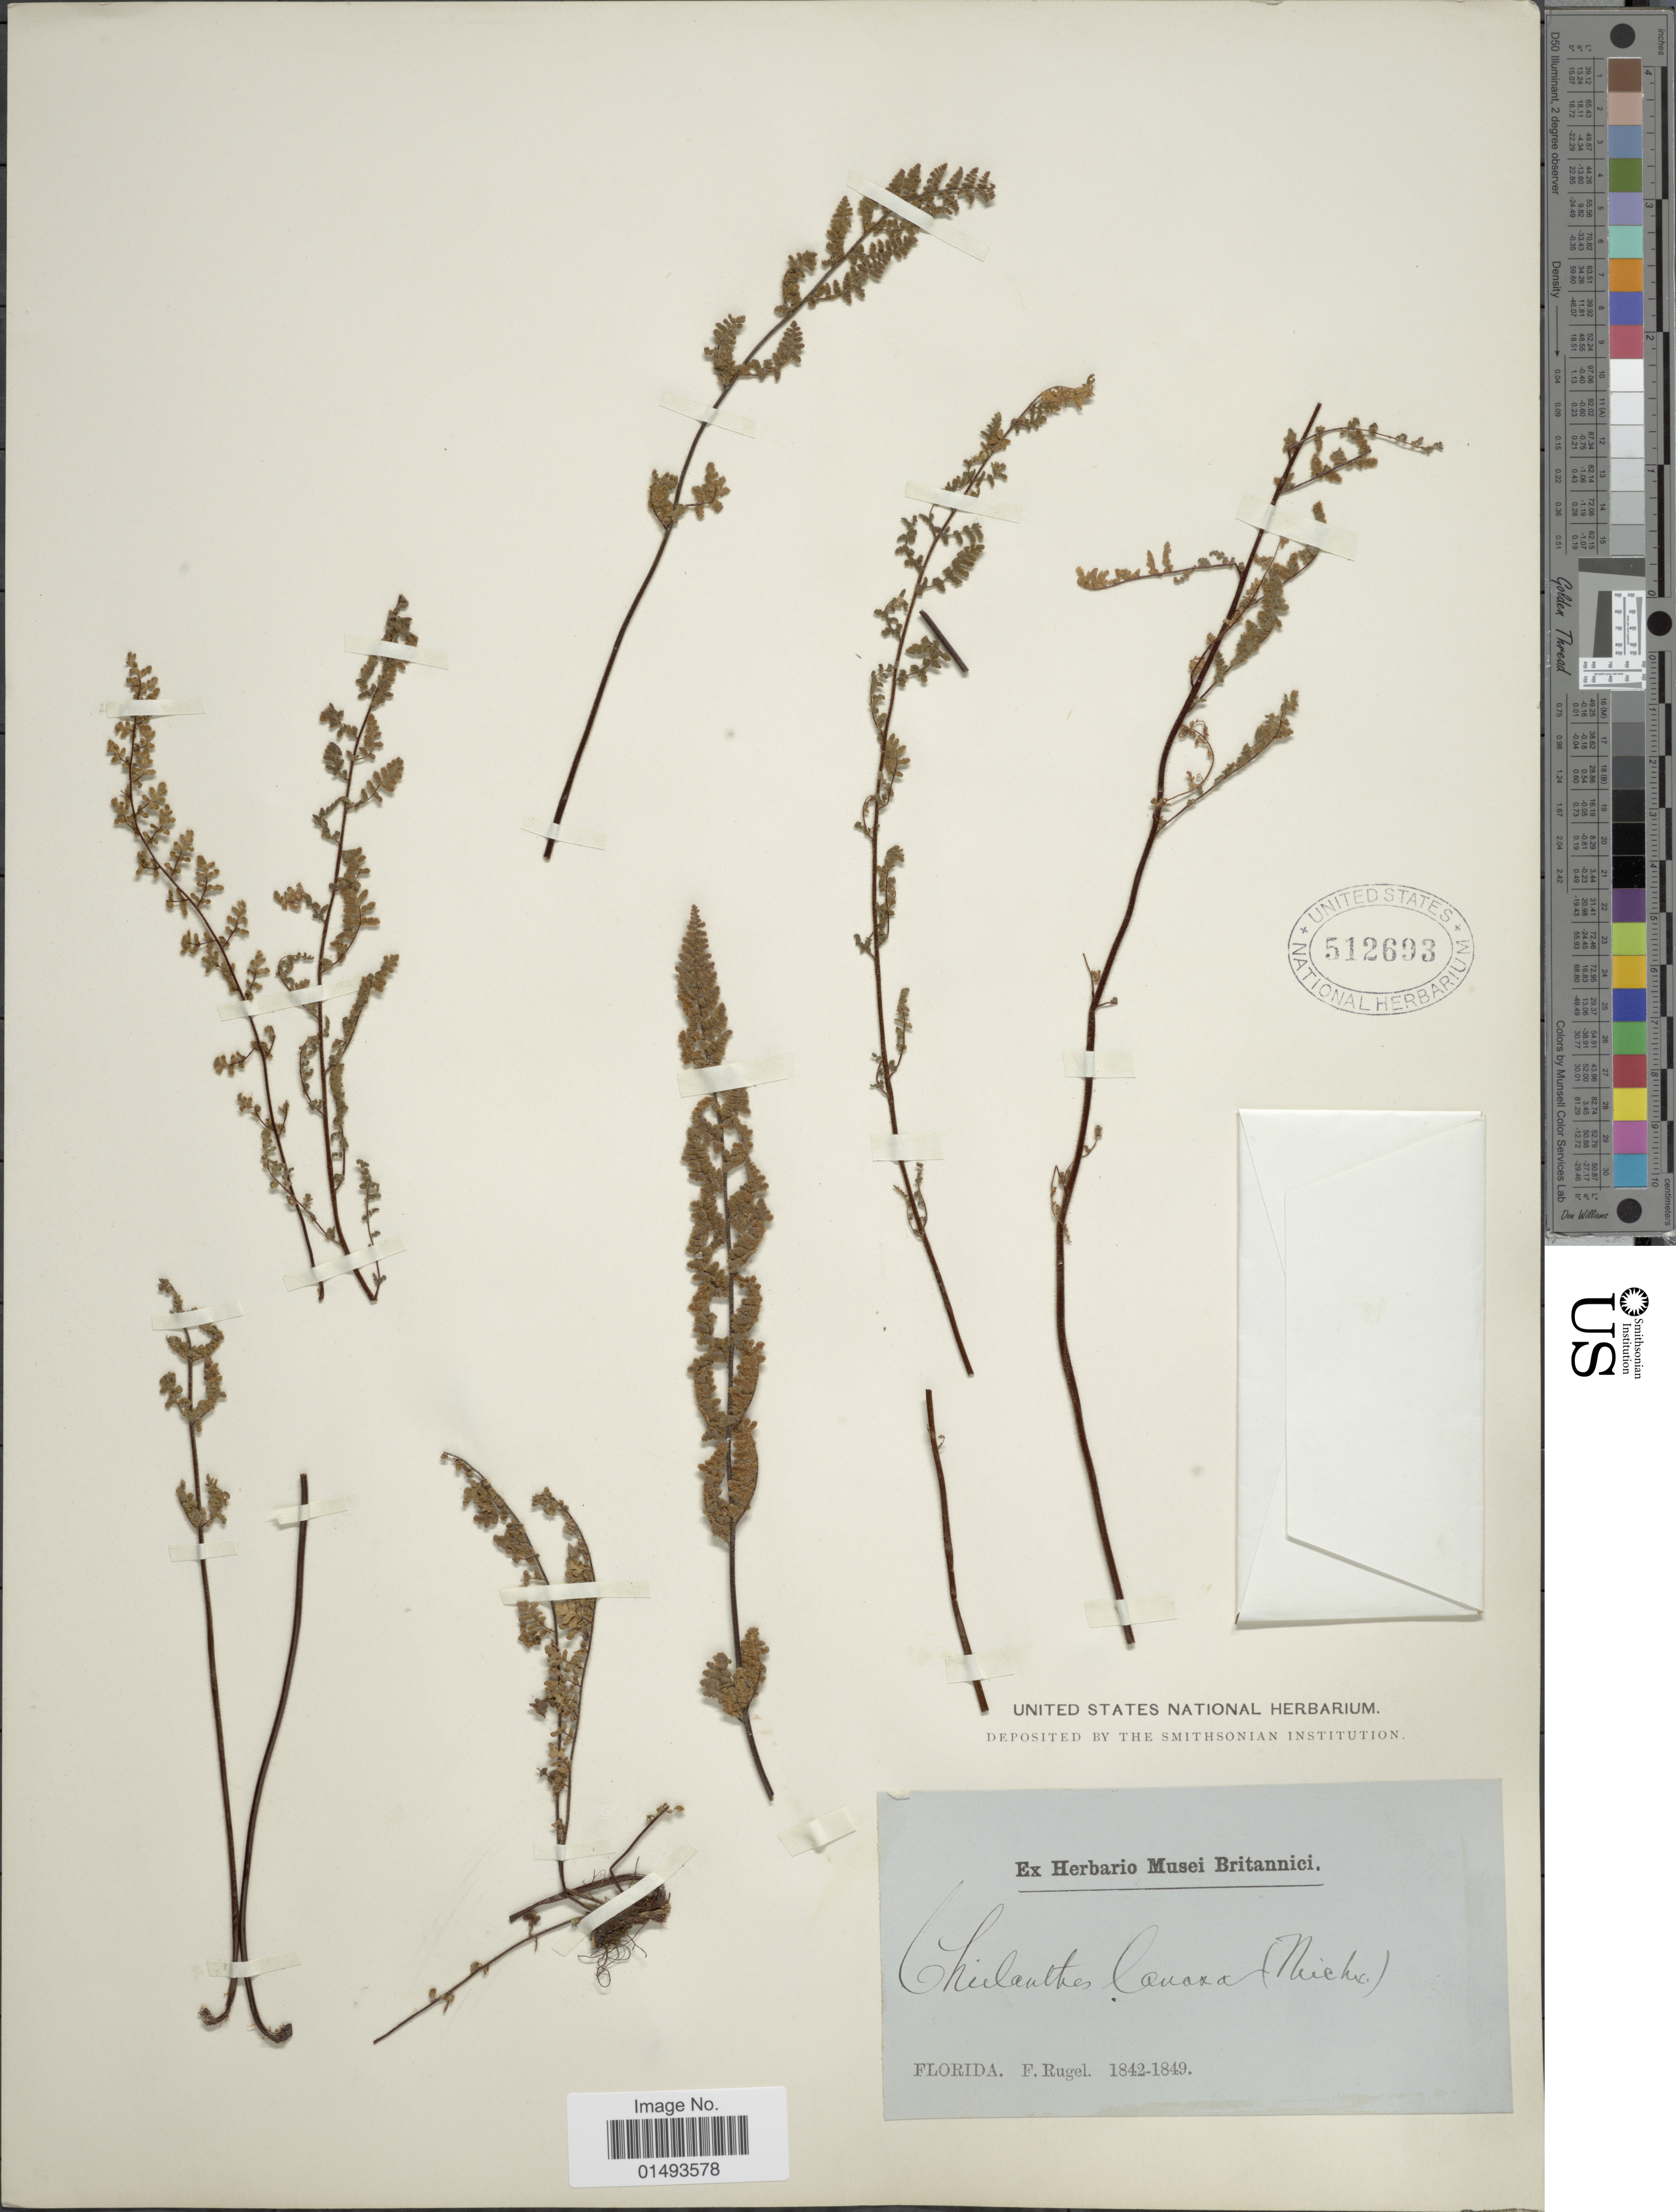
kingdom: Plantae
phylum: Tracheophyta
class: Polypodiopsida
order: Polypodiales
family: Pteridaceae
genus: Myriopteris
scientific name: Myriopteris lanosa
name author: (Michx.) Grusz & Windham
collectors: F. Rugel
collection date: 1842/1849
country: United States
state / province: Florida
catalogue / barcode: US 512693